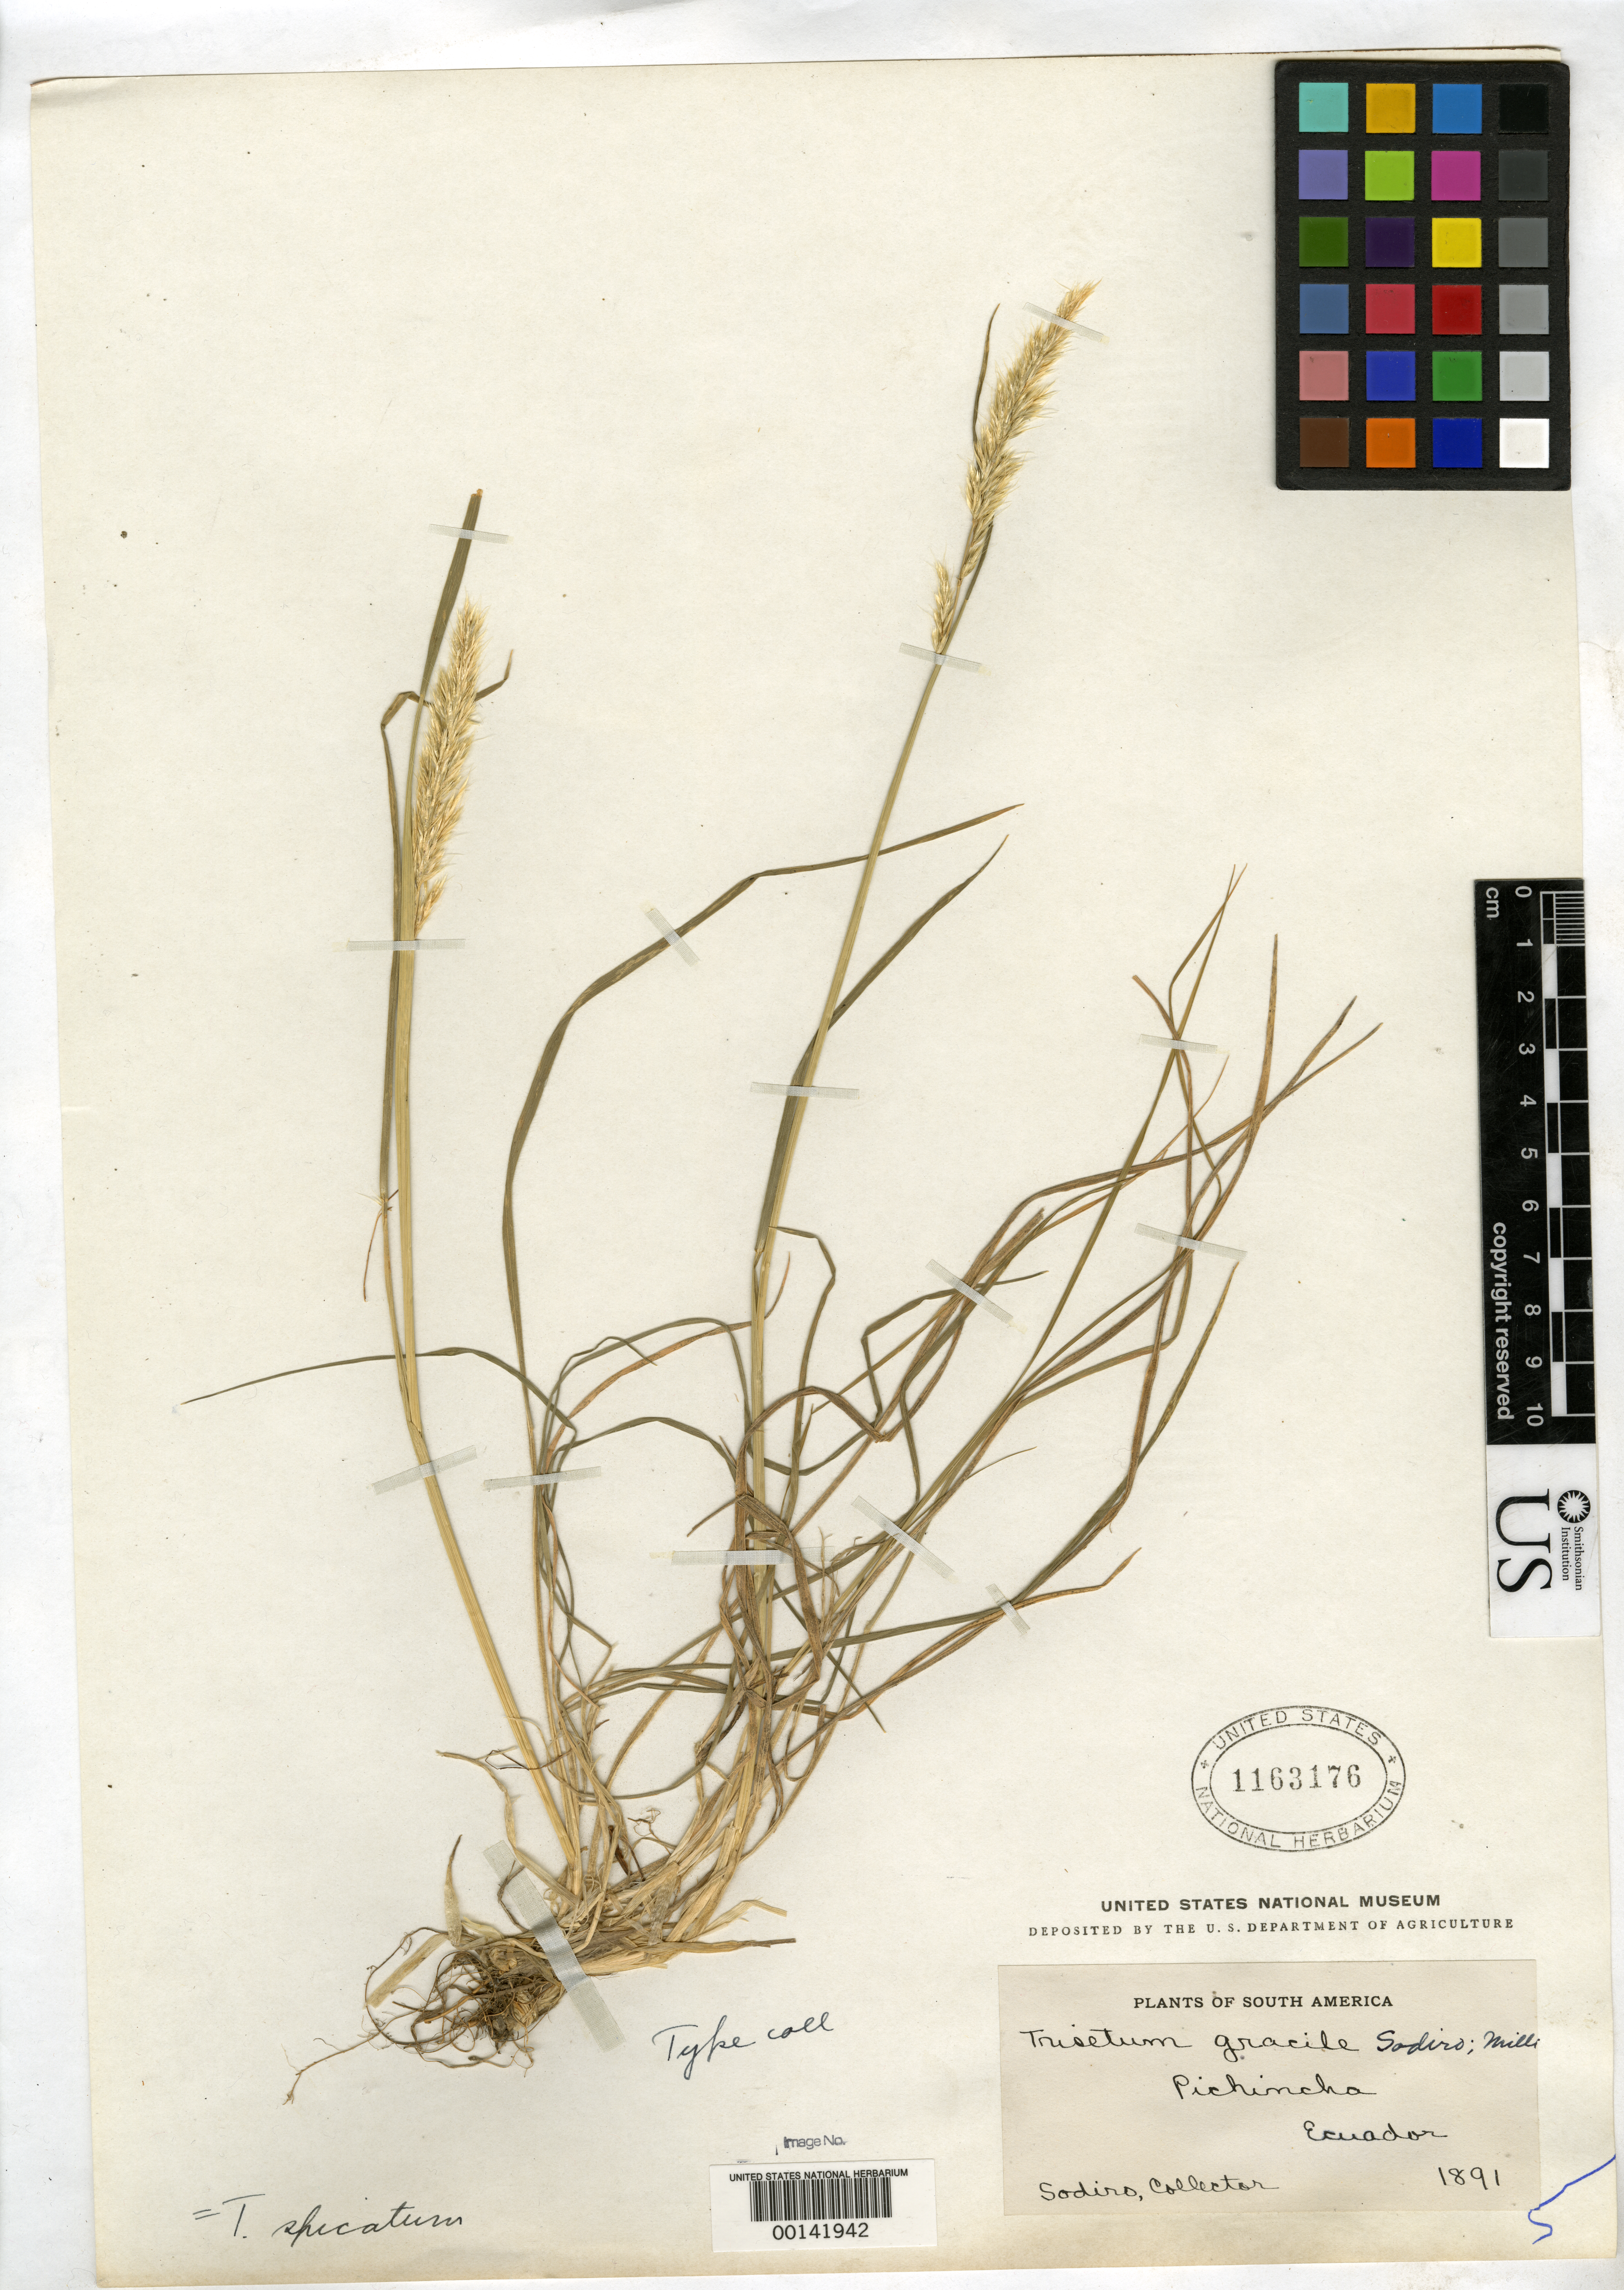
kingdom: Plantae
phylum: Tracheophyta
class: Liliopsida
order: Poales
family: Poaceae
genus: Trisetum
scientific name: Trisetum gracile Sodiro, nom. illeg.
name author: Sodiro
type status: Type Collection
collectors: L. Sodiro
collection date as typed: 1891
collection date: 1891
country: Ecuador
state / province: Pichincha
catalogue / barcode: US 1163176